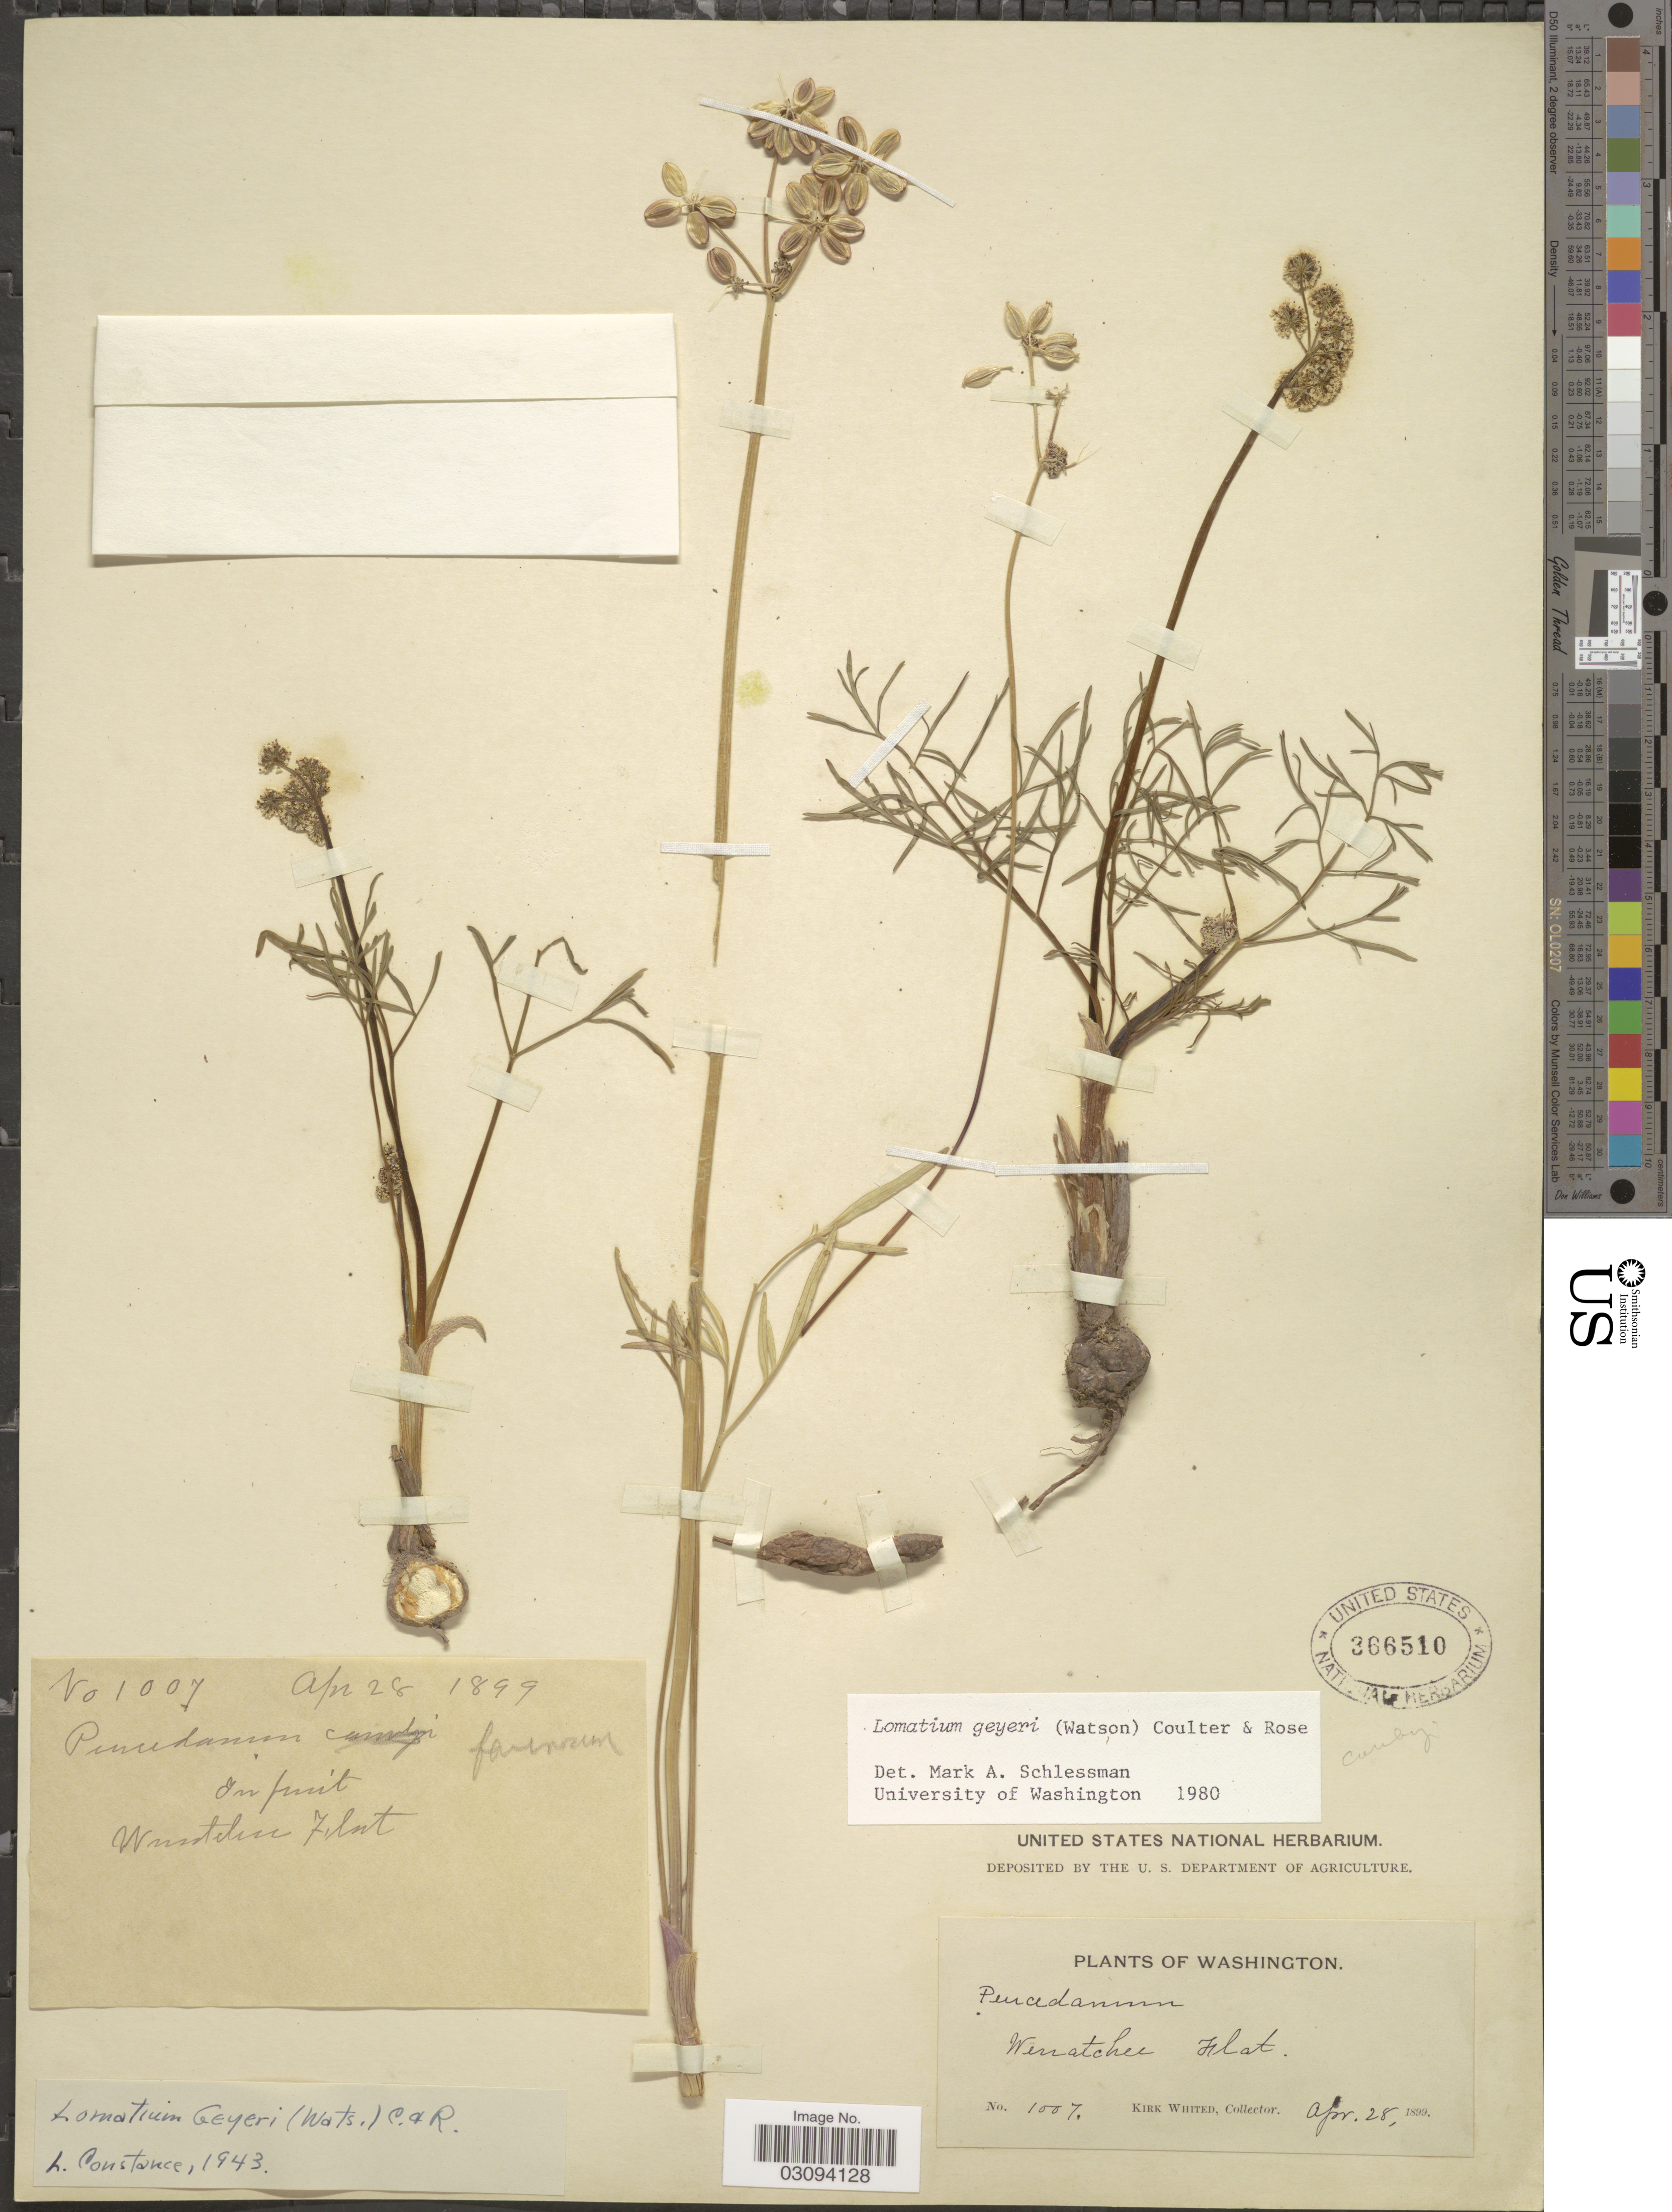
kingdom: Plantae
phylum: Tracheophyta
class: Magnoliopsida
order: Apiales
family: Apiaceae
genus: Lomatium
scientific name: Lomatium geyeri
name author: (S. Watson) J.M. Coult. & Rose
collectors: K. Whited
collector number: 1007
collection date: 1899-04-28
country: United States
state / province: Washington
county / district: Chelan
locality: Wenatchee Flat.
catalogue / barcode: US 366510